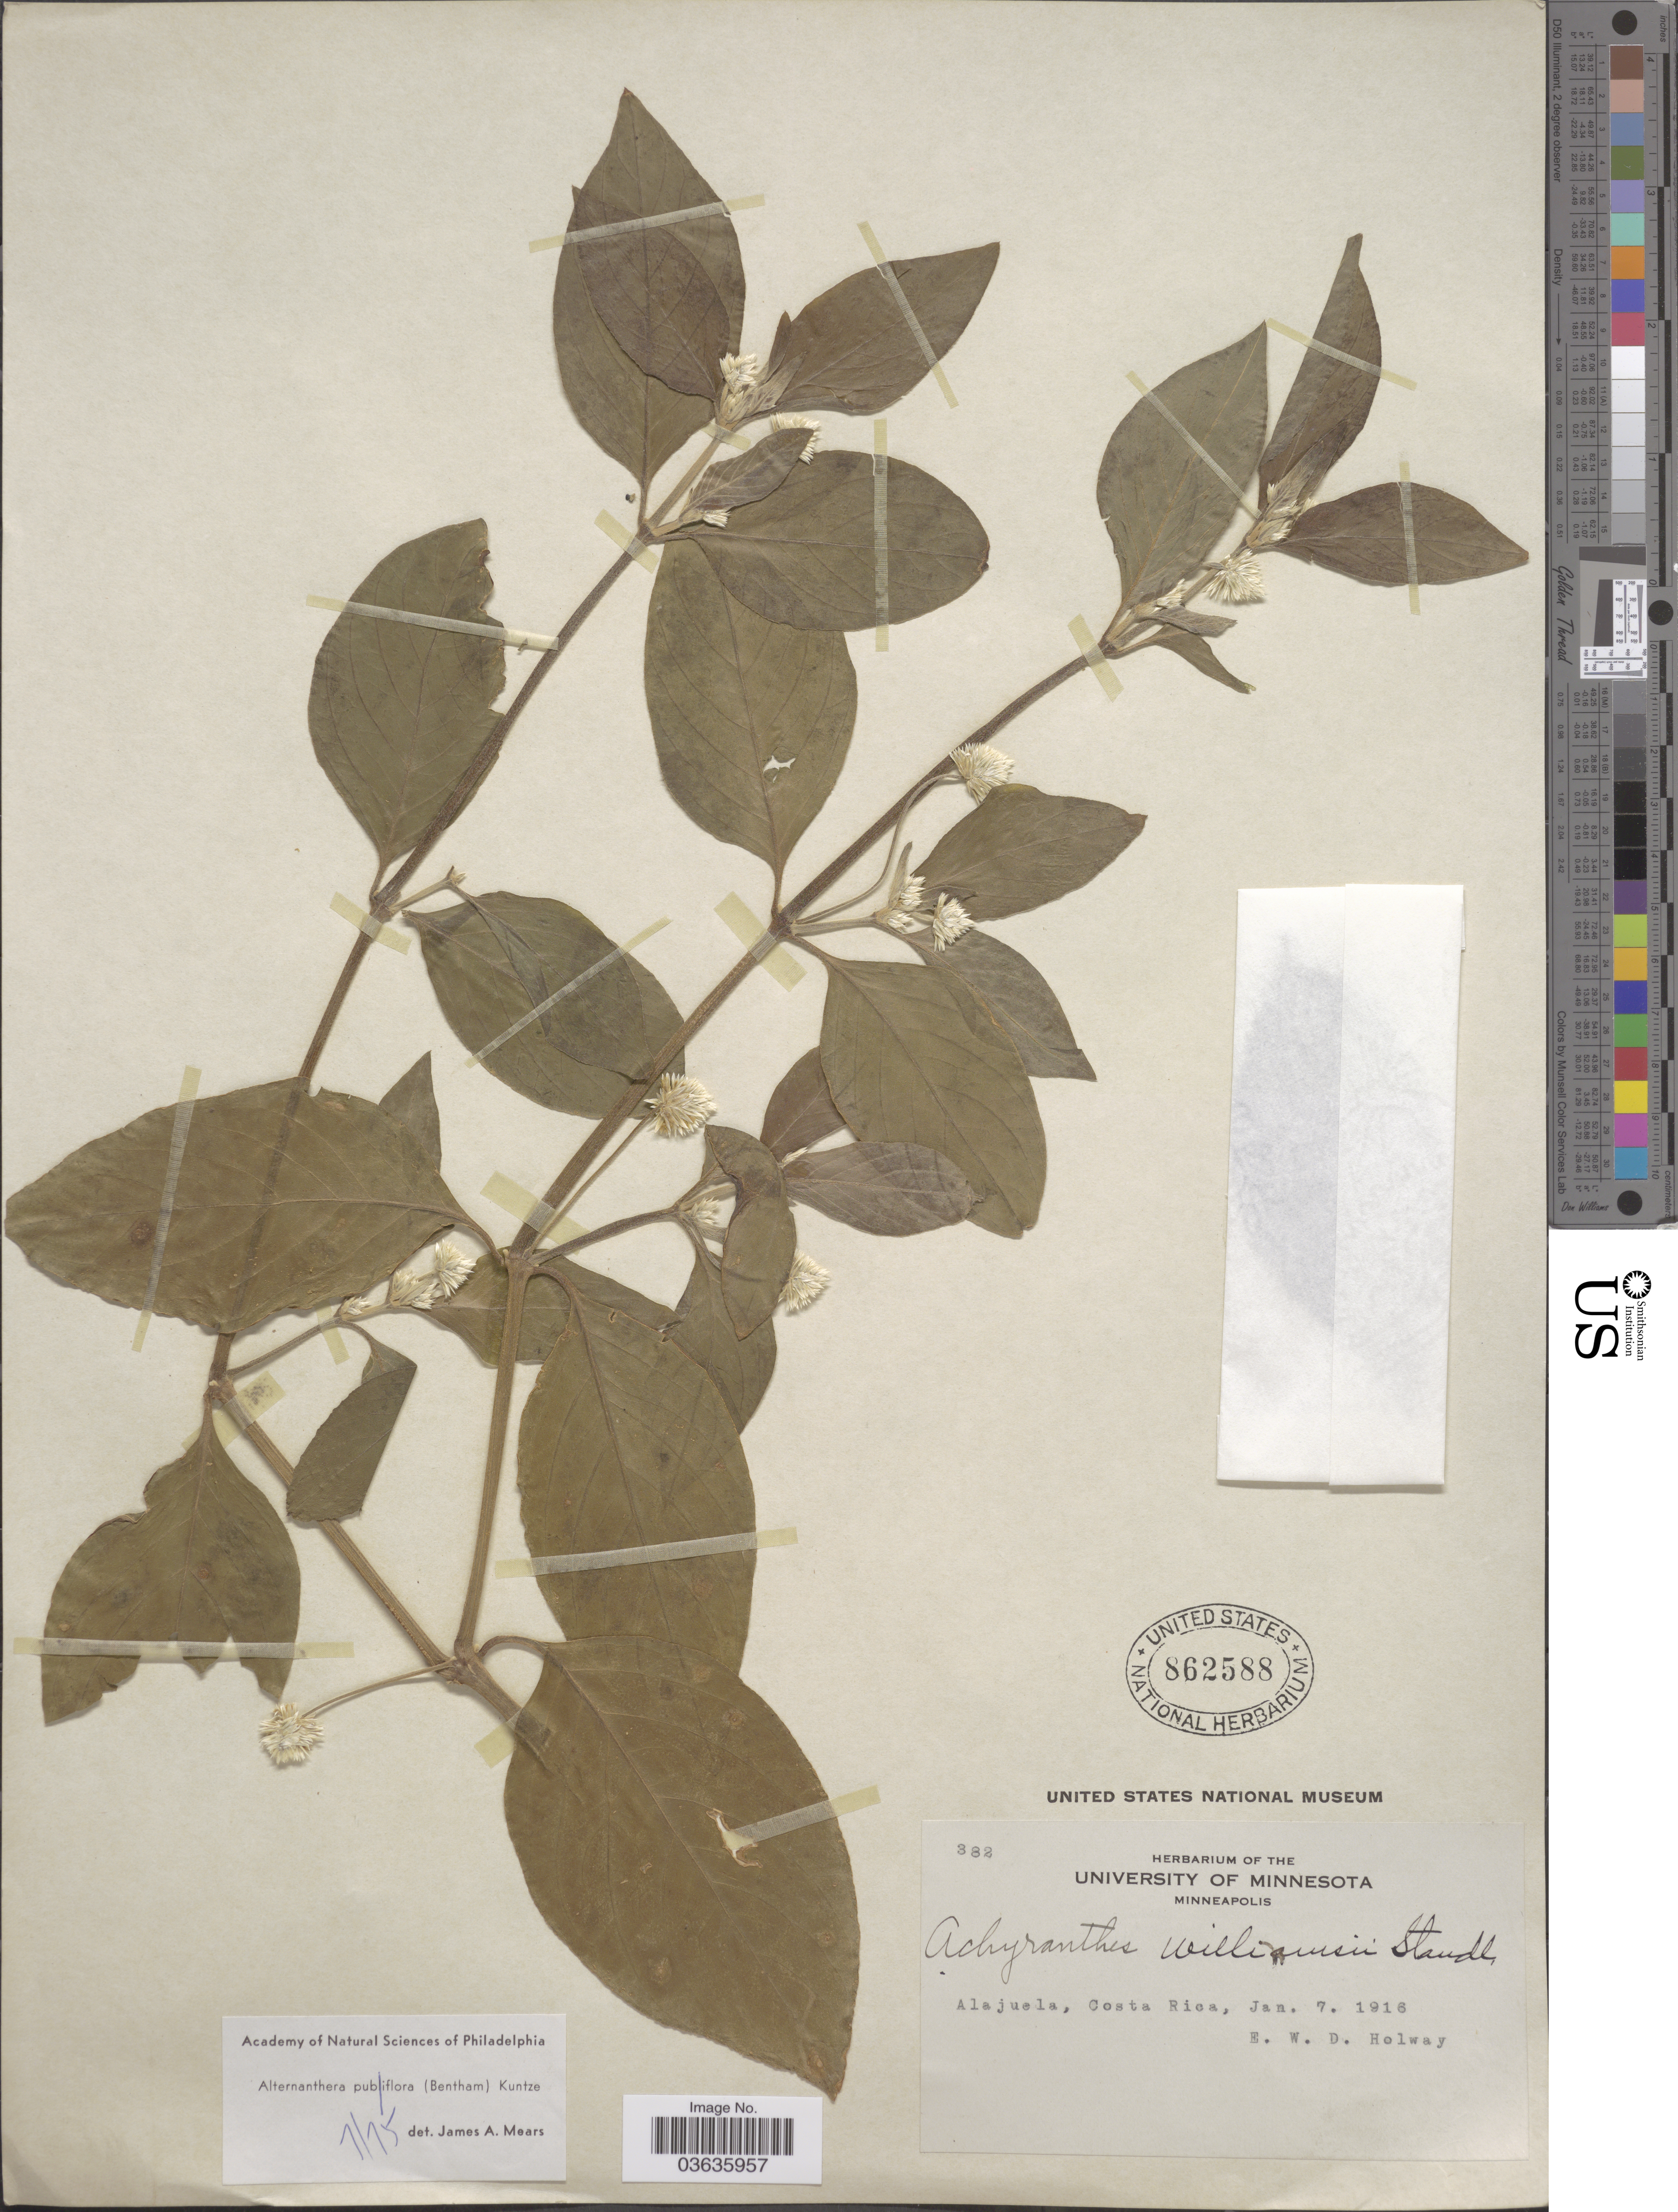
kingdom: Plantae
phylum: Tracheophyta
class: Magnoliopsida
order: Caryophyllales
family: Amaranthaceae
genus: Alternanthera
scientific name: Alternanthera pubiflora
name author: (Benth.) Kuntze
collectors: E. W. D. Holway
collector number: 382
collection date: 1916-01-07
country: Costa Rica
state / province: Alajuela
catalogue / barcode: US 862588